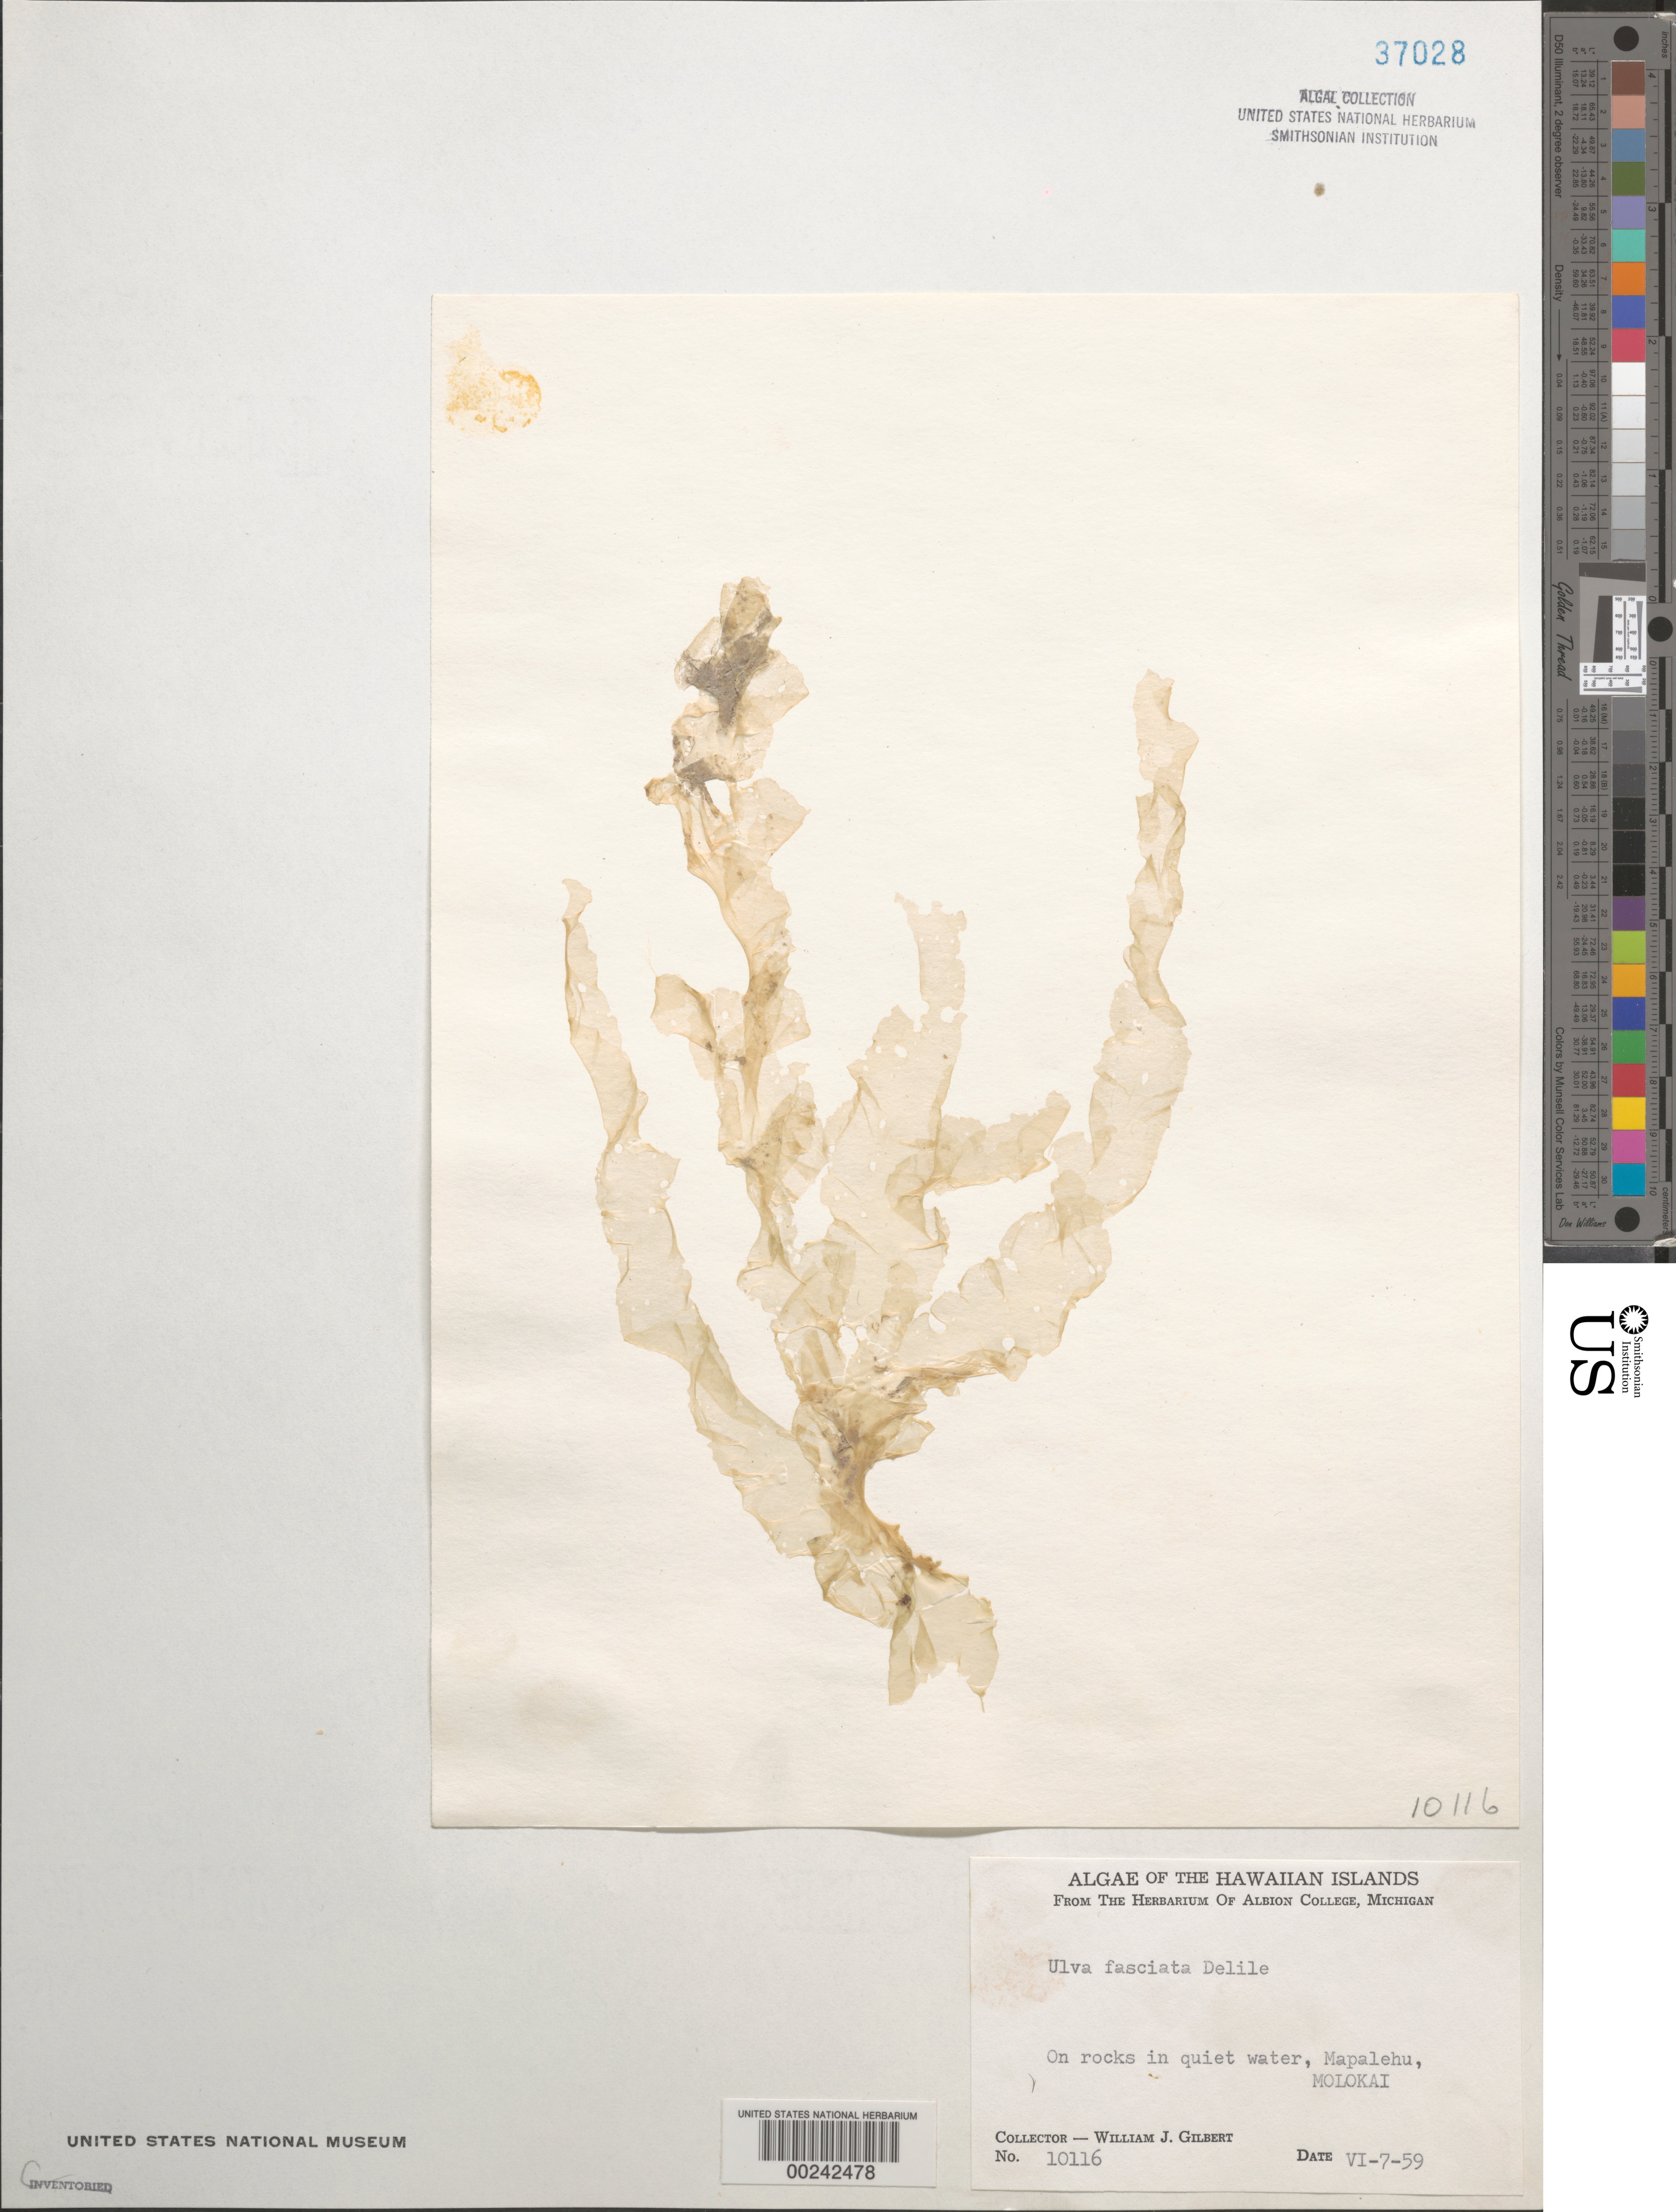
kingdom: Plantae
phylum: Chlorophyta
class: Ulvophyceae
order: Ulvales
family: Ulvaceae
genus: Ulva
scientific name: Ulva lactuca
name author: L.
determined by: Algae name updating Project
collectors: W. J. Gilbert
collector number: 10116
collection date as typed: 07 Jun 1959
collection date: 1959-06-07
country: United States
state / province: Hawaii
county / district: Maui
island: Moloka'i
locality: Mapalehu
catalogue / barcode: US 37028